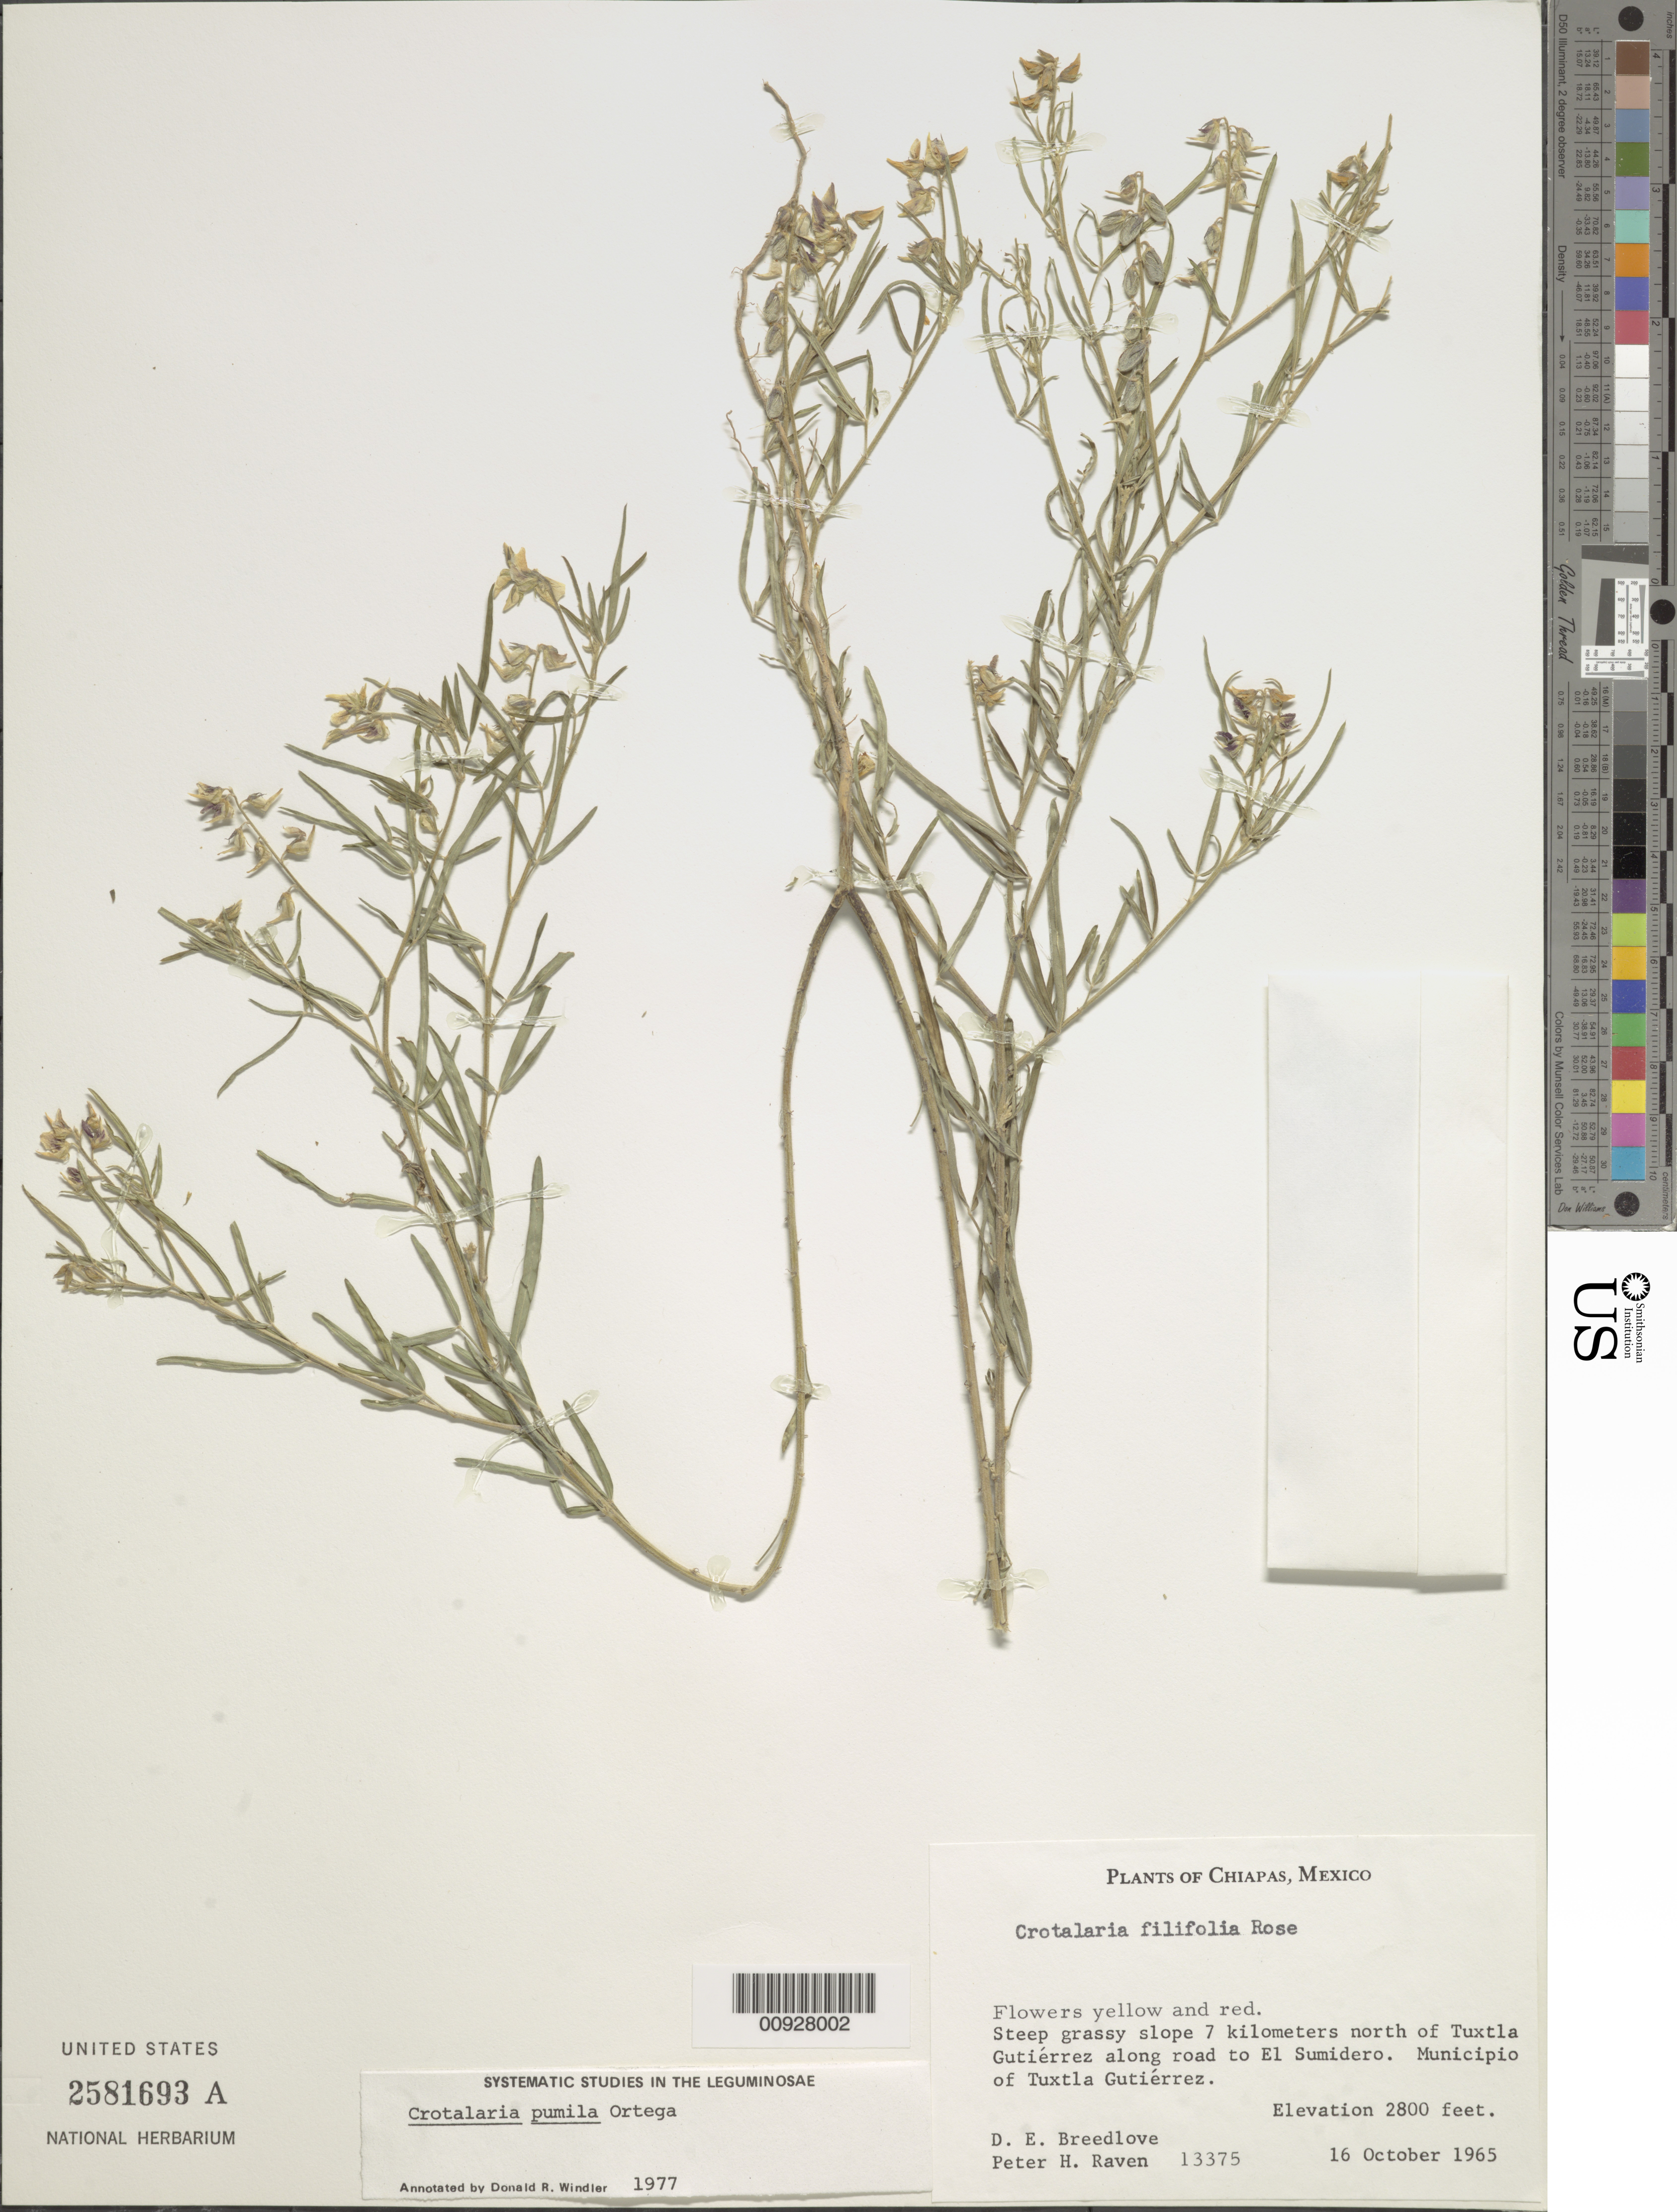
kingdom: Plantae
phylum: Tracheophyta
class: Magnoliopsida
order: Fabales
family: Fabaceae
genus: Crotalaria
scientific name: Crotalaria pumila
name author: Ortega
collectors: D. E. Breedlove & P. H. Raven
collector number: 13375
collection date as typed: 16 Oct 1965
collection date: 1965-10-16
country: Mexico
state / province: Chiapas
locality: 7 kilometers north of Tuxtla Gutiérrez along road to El Sumidero. Municipio of Tuxtla Gutiérrez, Chiapas.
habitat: Steep grassy slope.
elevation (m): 853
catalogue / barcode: US 2581693A